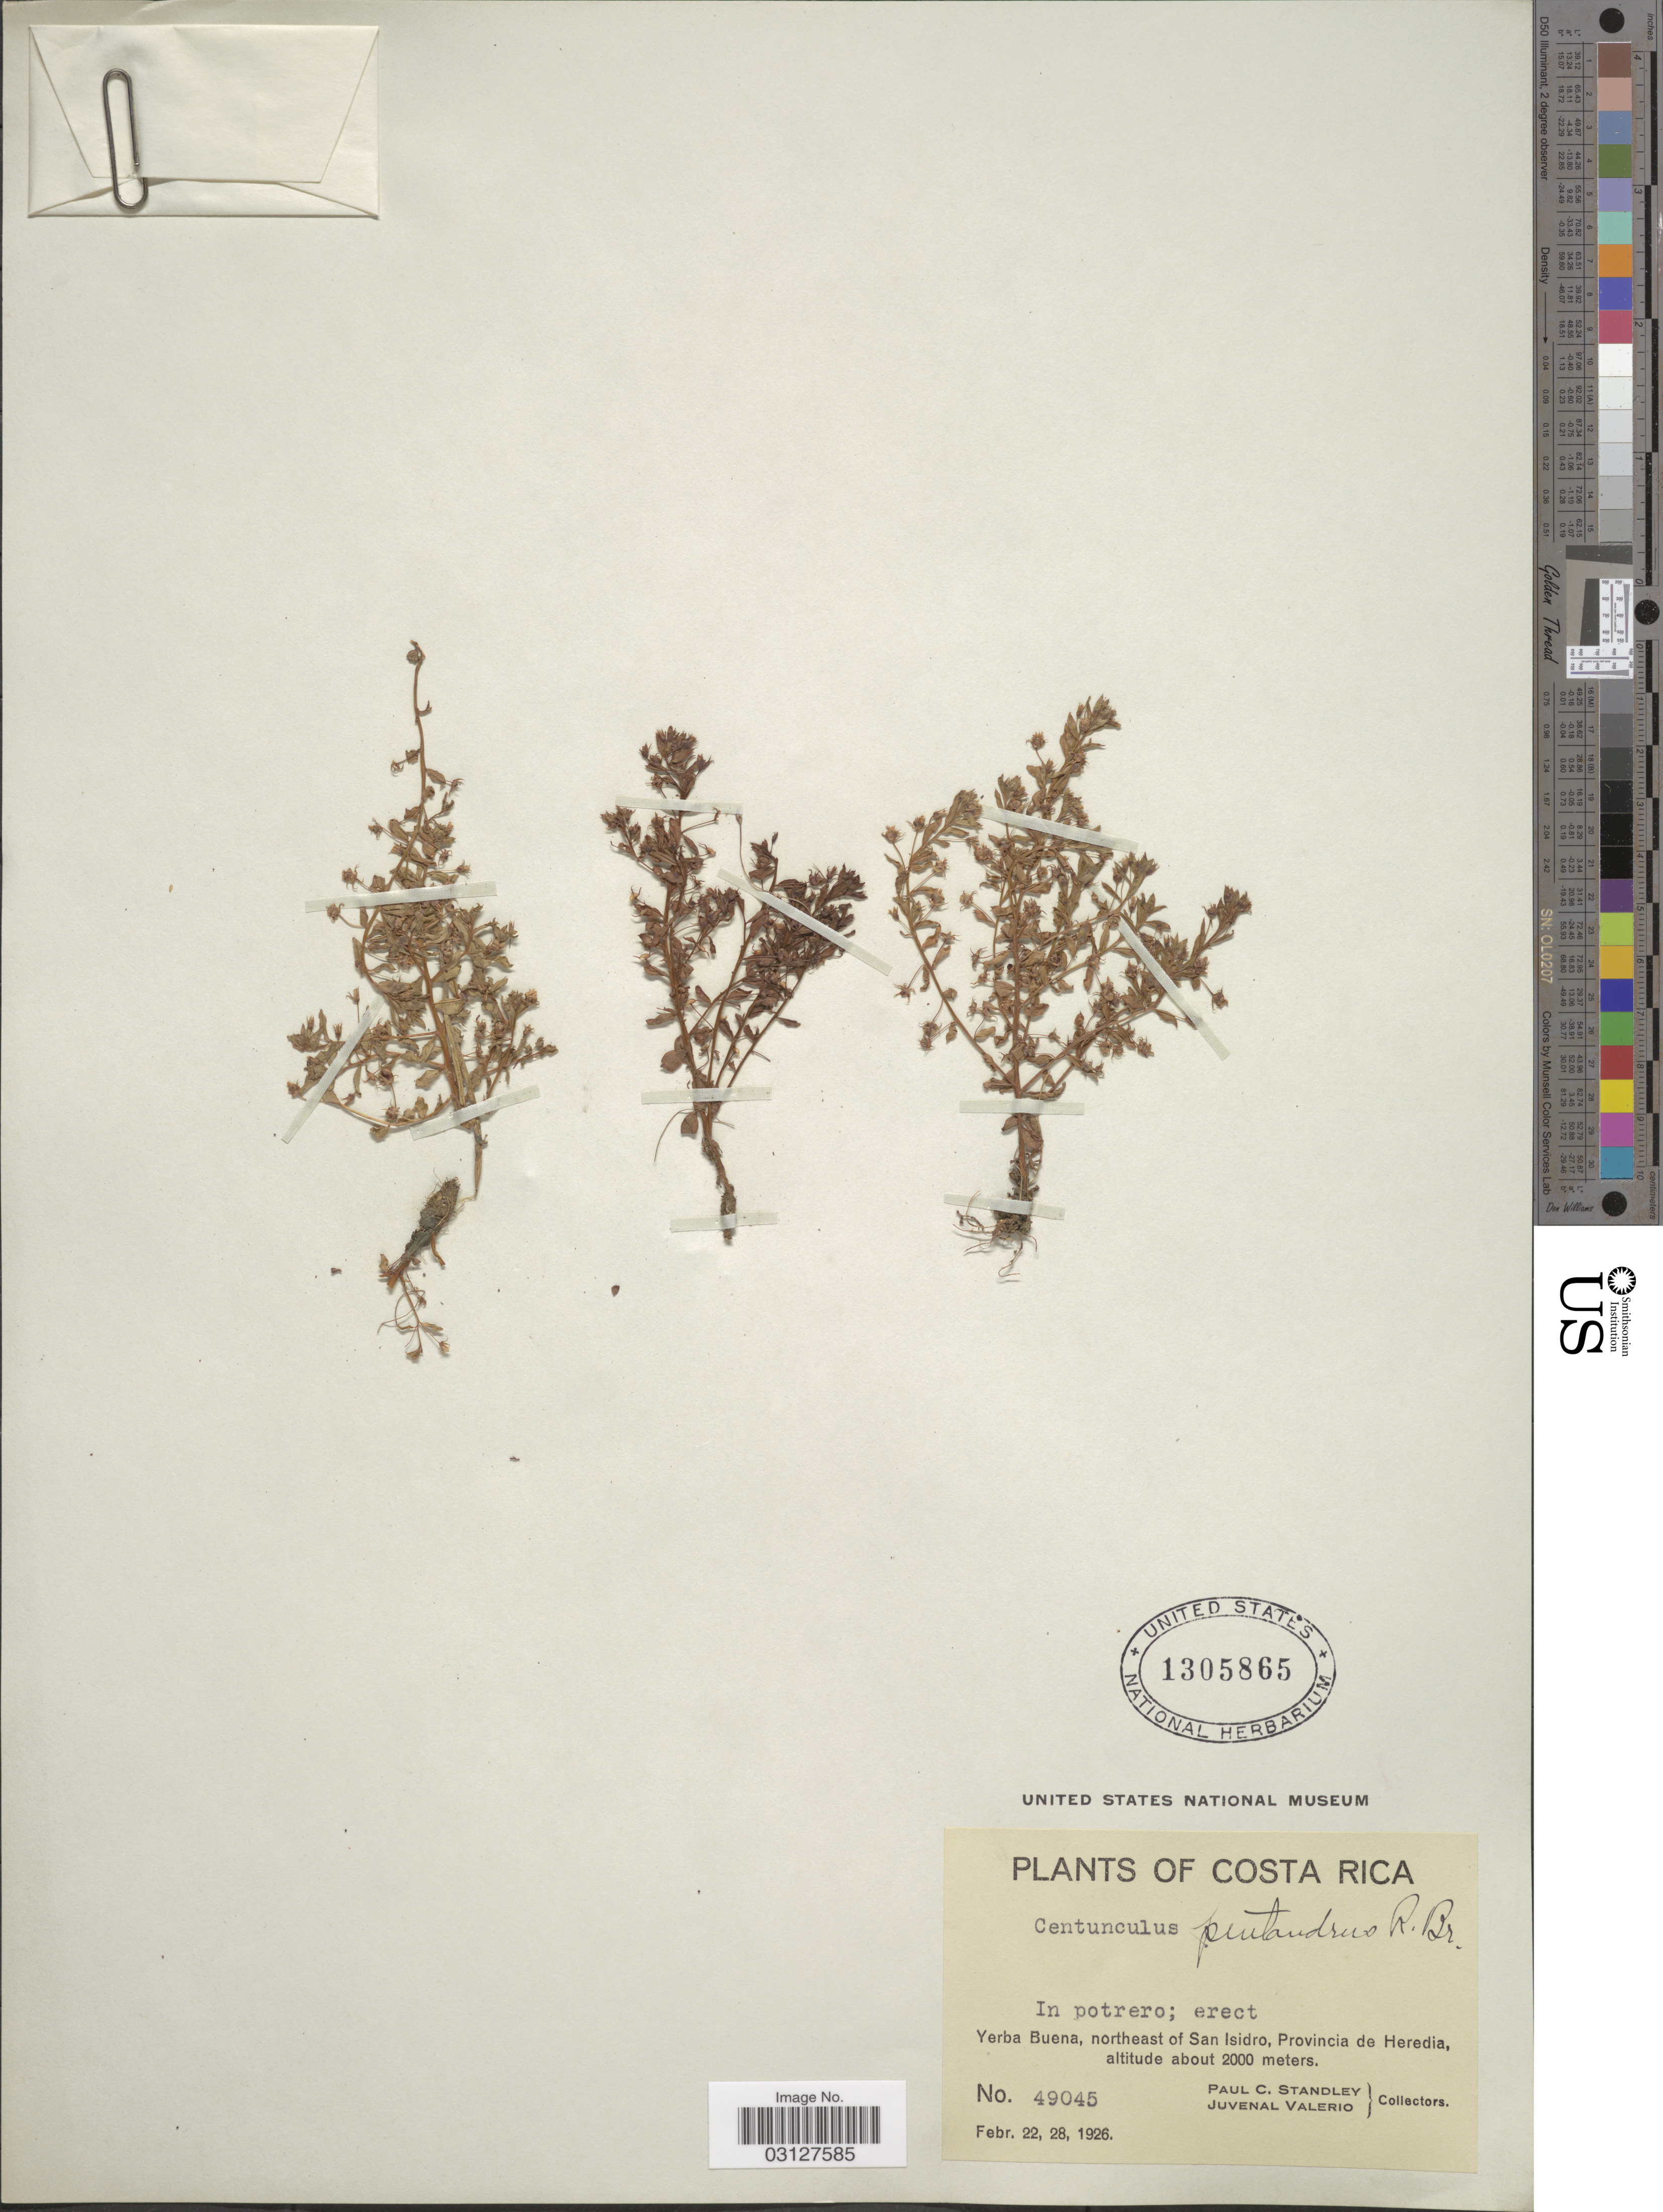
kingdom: Plantae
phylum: Tracheophyta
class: Magnoliopsida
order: Ericales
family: Primulaceae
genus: Anagallis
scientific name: Anagallis pumila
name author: Sw.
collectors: P. C. Standley & J. Valerio R.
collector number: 49045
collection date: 1926-02-22/1926-02-28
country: Costa Rica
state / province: Heredia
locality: Yerba Buena, northeast of San Isidro, Provincia de Heredia.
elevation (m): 2000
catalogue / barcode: US 1305865